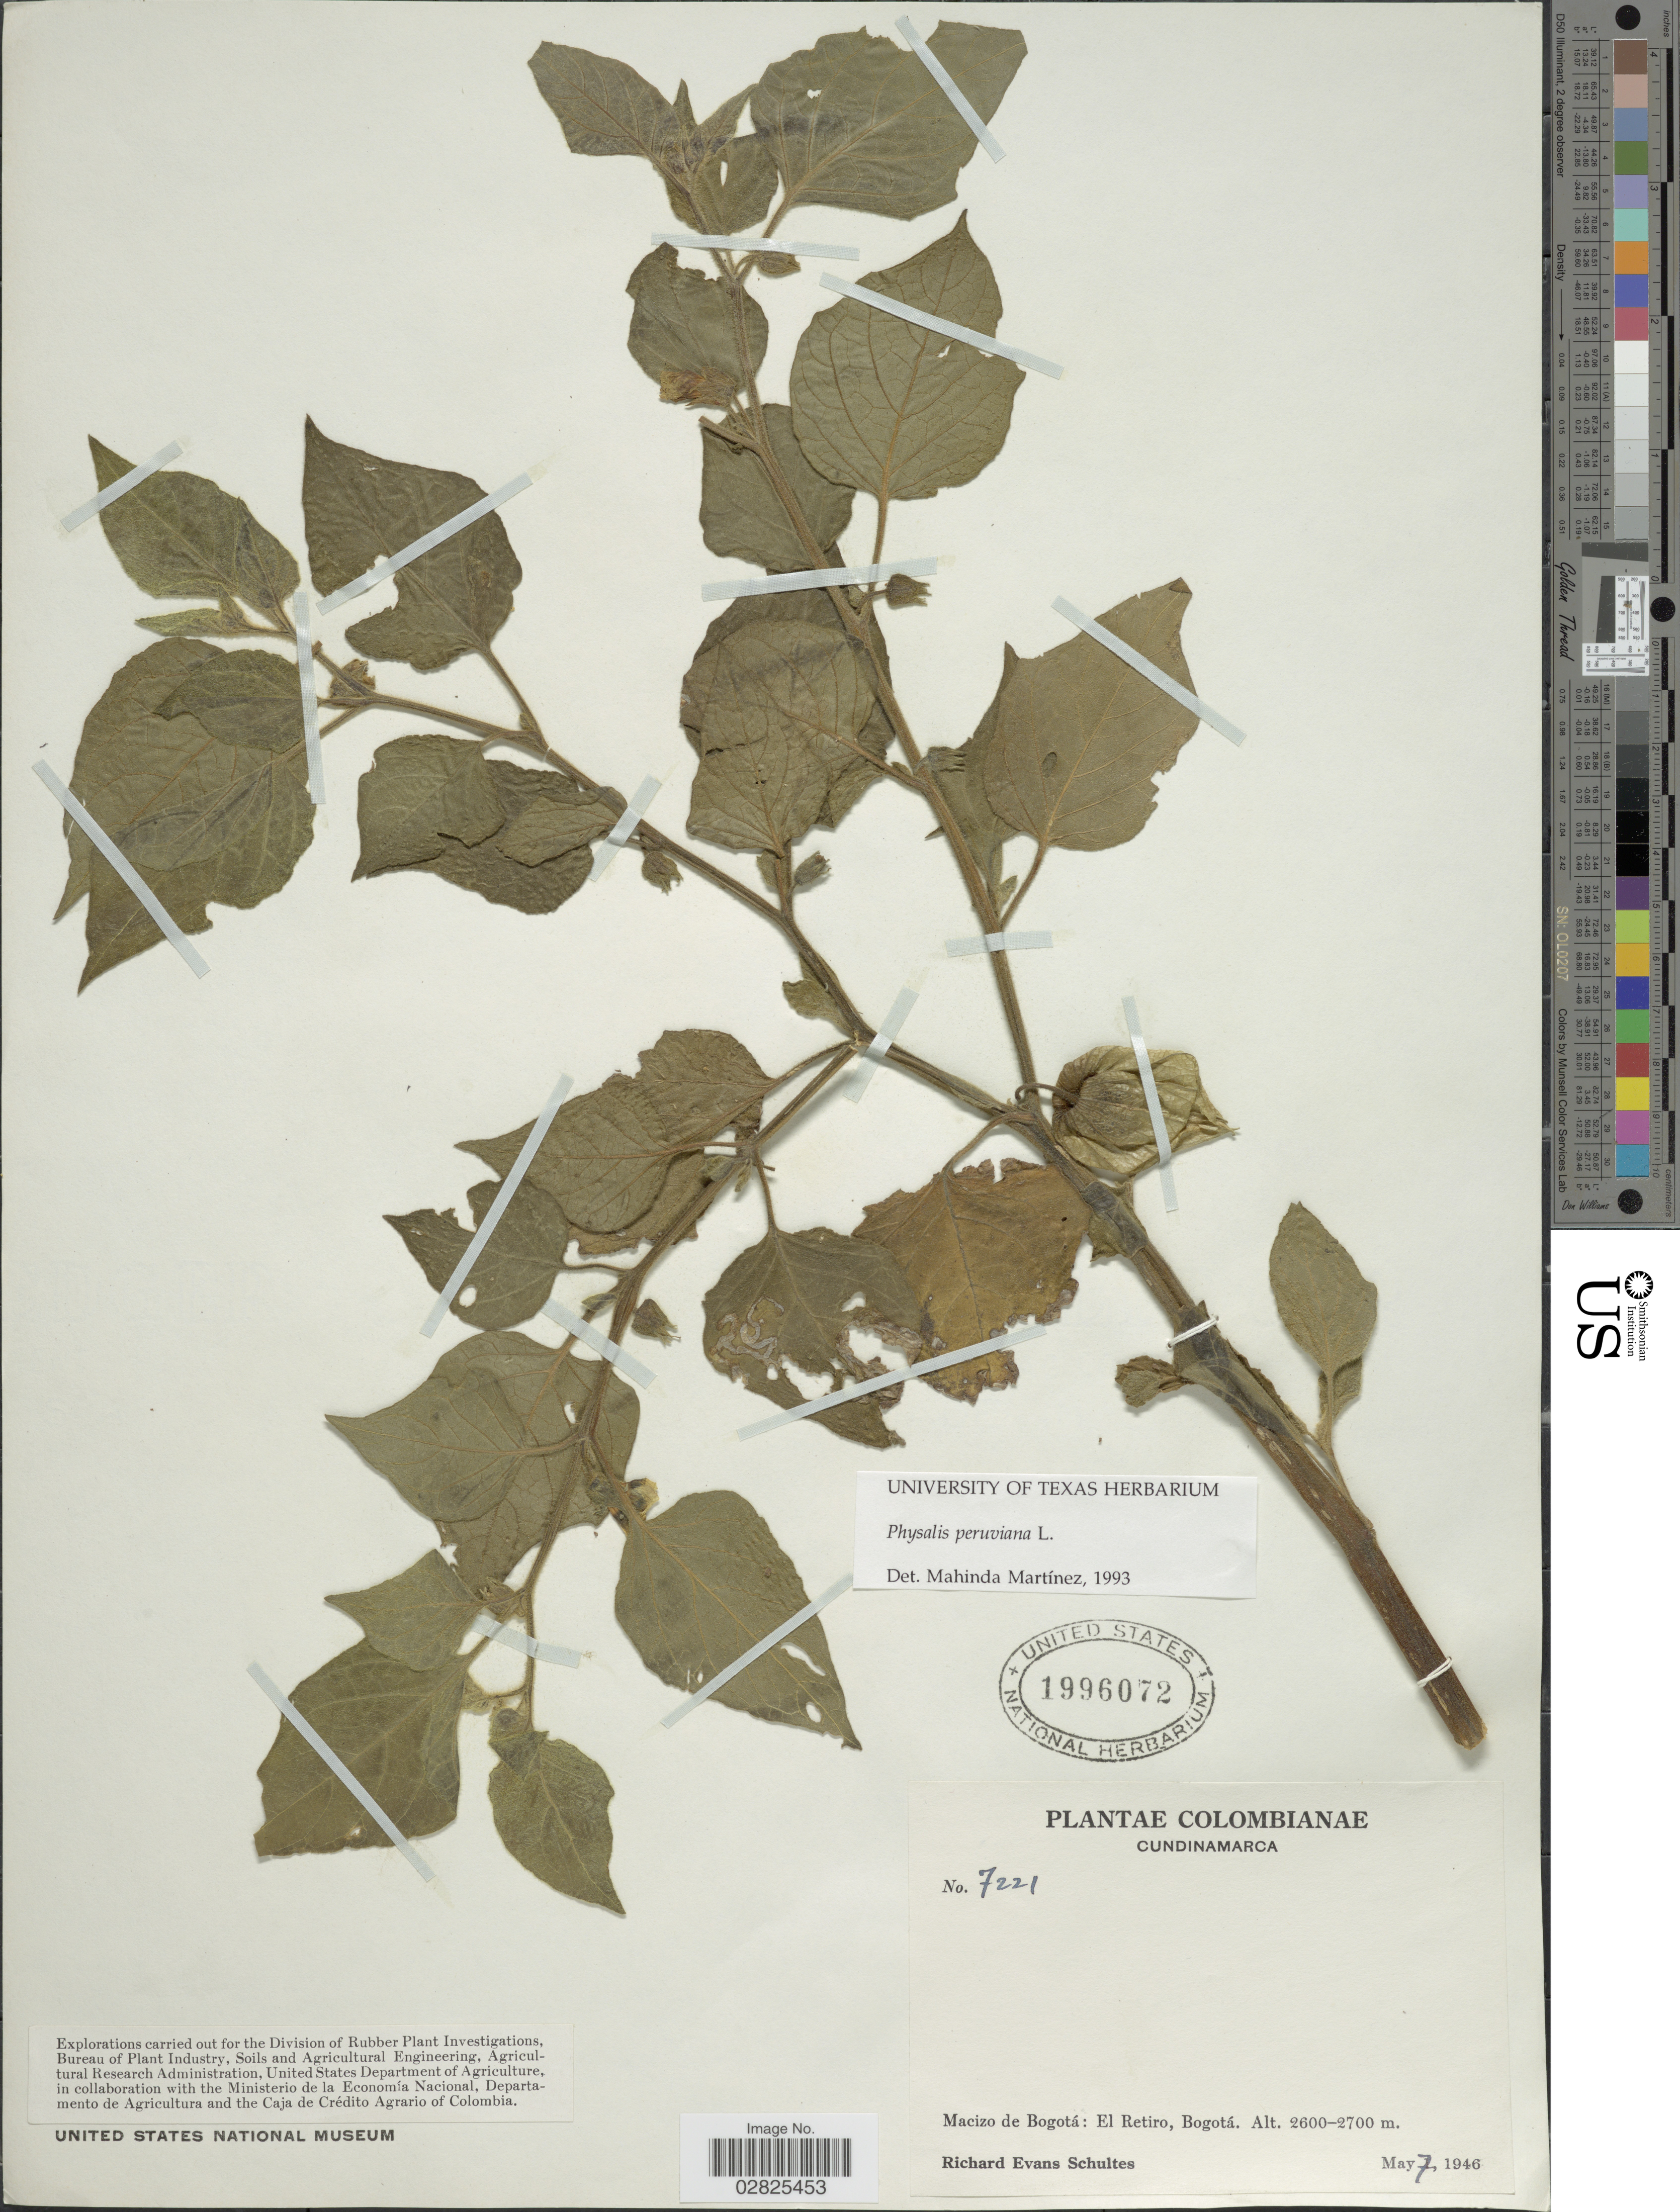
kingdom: Plantae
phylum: Tracheophyta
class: Magnoliopsida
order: Solanales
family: Solanaceae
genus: Physalis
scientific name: Physalis peruviana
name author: L.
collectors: R. Shultes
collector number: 7221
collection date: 1946-05-07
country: Colombia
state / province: Cundinamarca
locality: Macizo de Bogotá: El Retiro, Bogotá.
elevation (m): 2600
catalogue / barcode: US 1996072